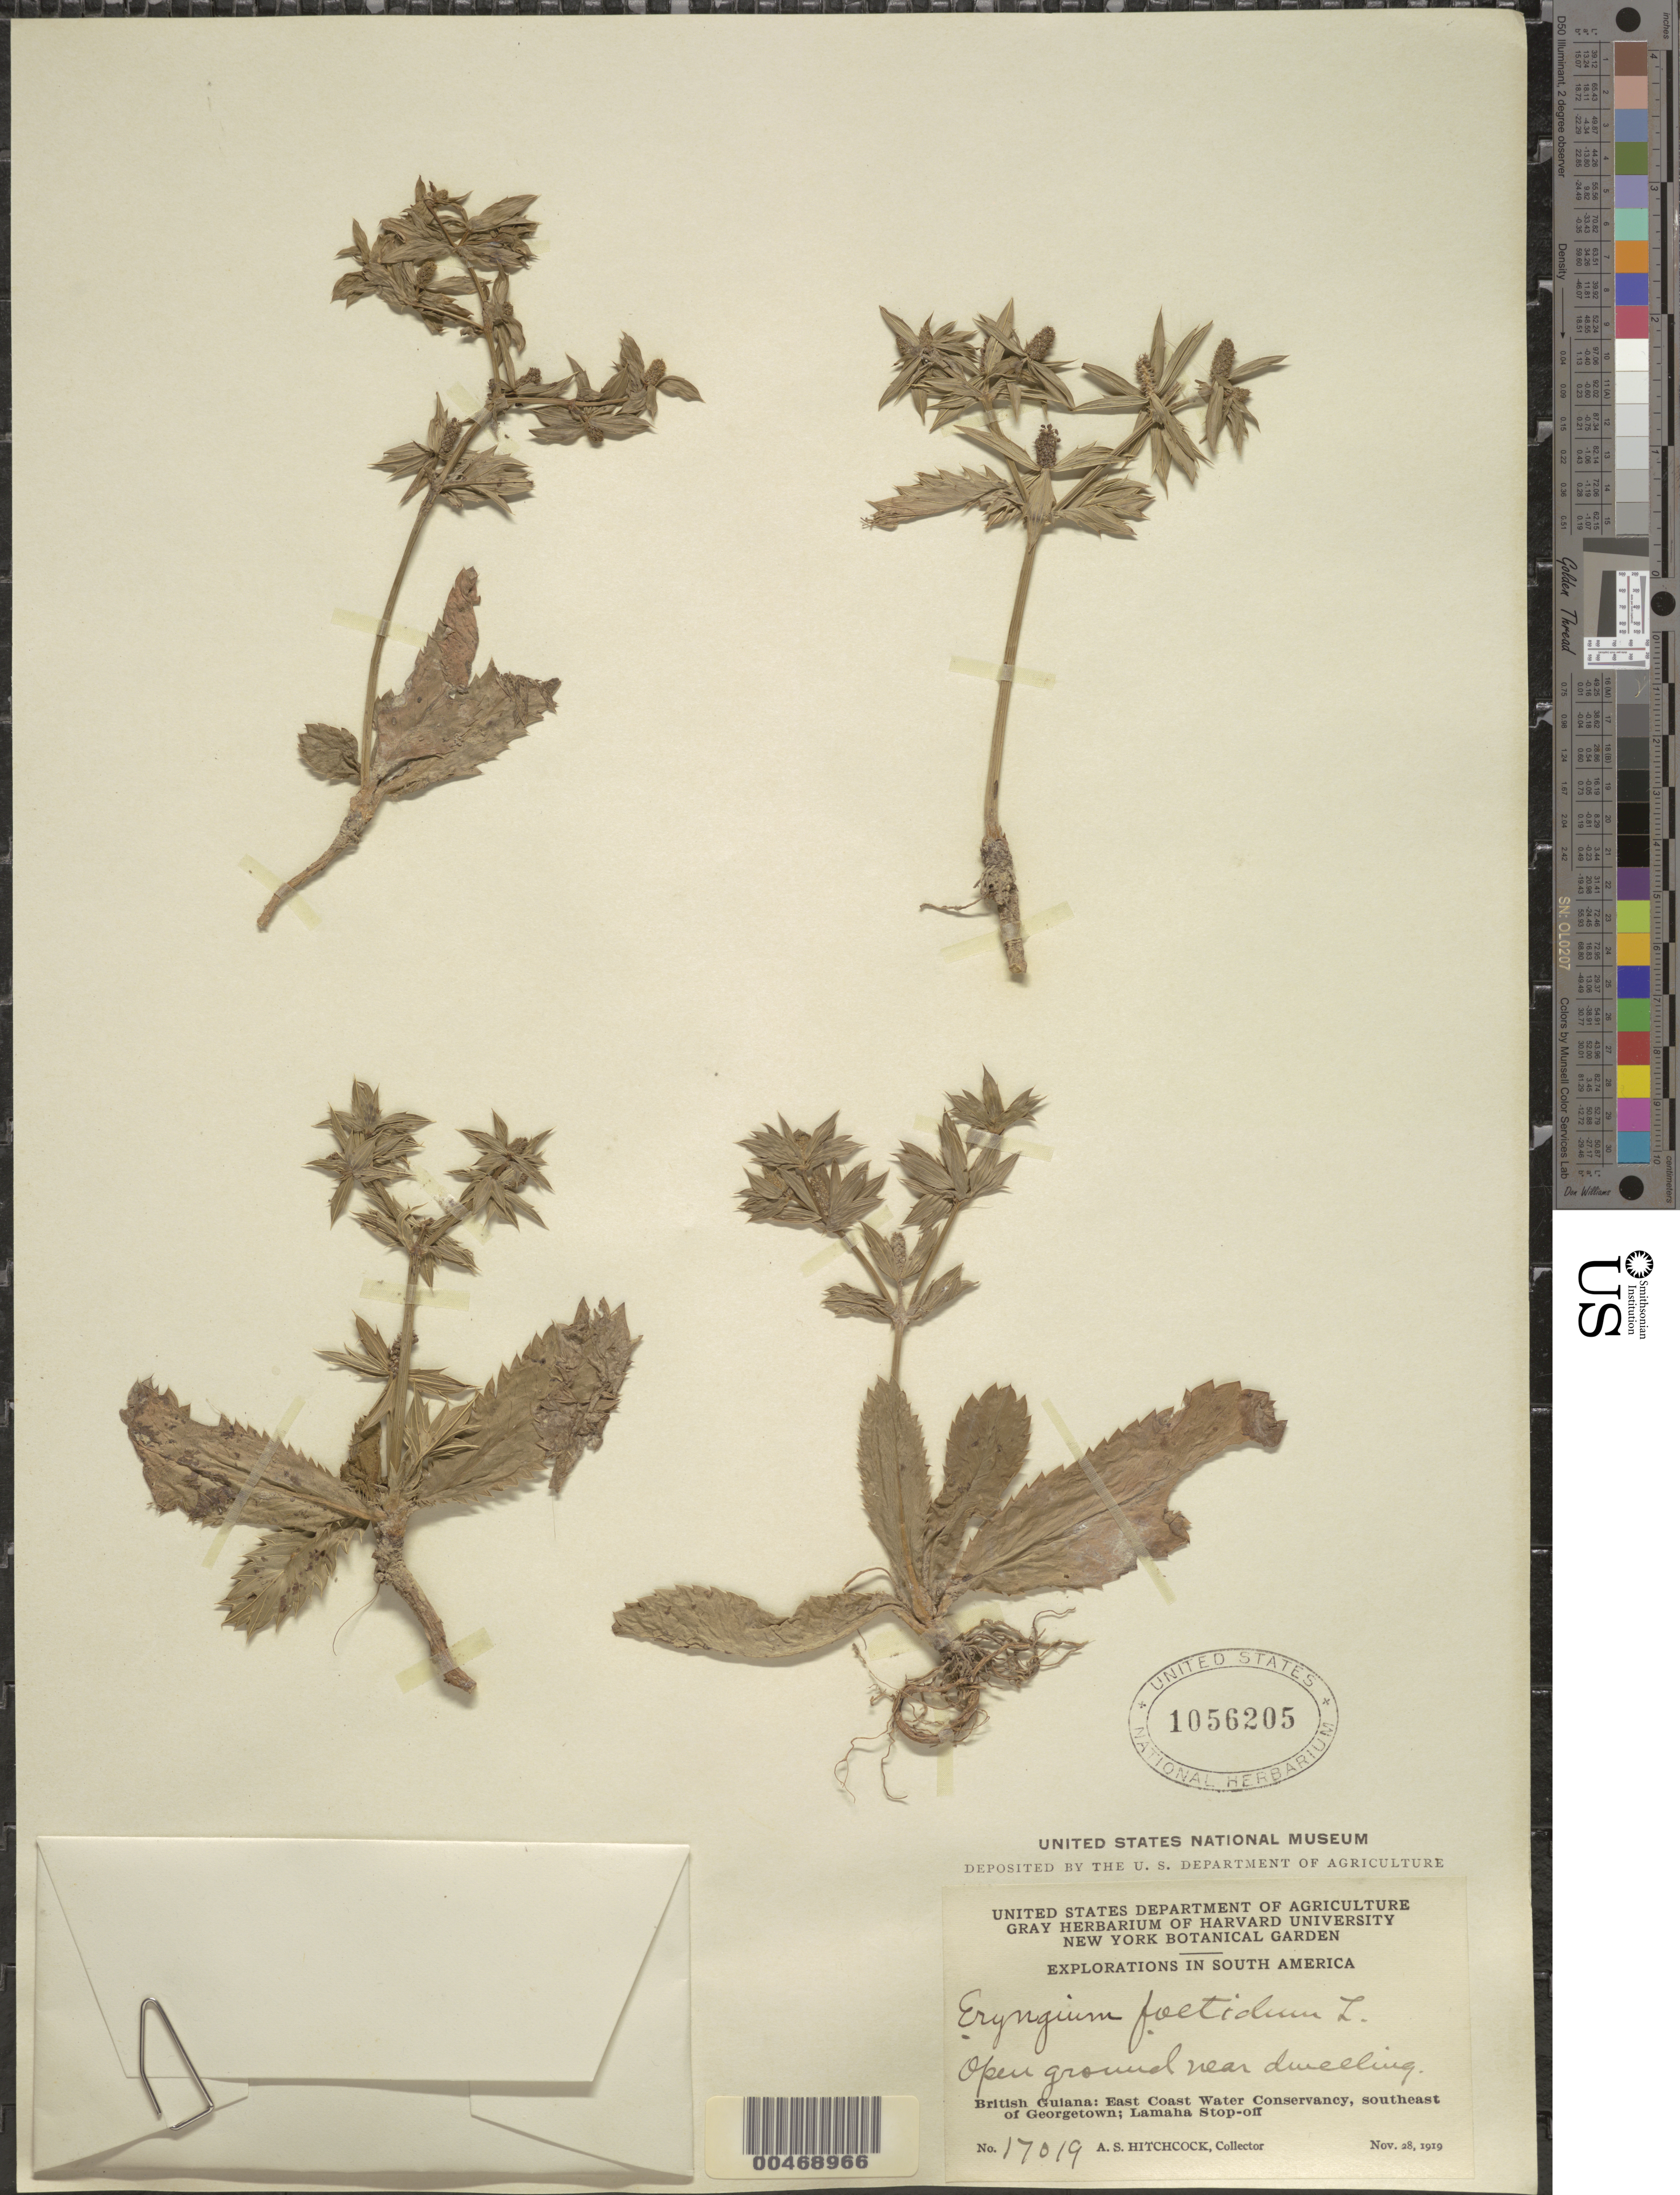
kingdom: Plantae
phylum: Tracheophyta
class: Magnoliopsida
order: Apiales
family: Apiaceae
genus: Eryngium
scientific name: Eryngium foetidum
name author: L.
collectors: A. S. Hitchcock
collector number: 17019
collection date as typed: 28-Nov-19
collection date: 1919-11-28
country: Guyana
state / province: Demerara-Mahaica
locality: Georgetown, SE of, East Coast Water Conservancy, Lamaha Stop-Off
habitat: Open ground near dwelling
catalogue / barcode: US 1056205